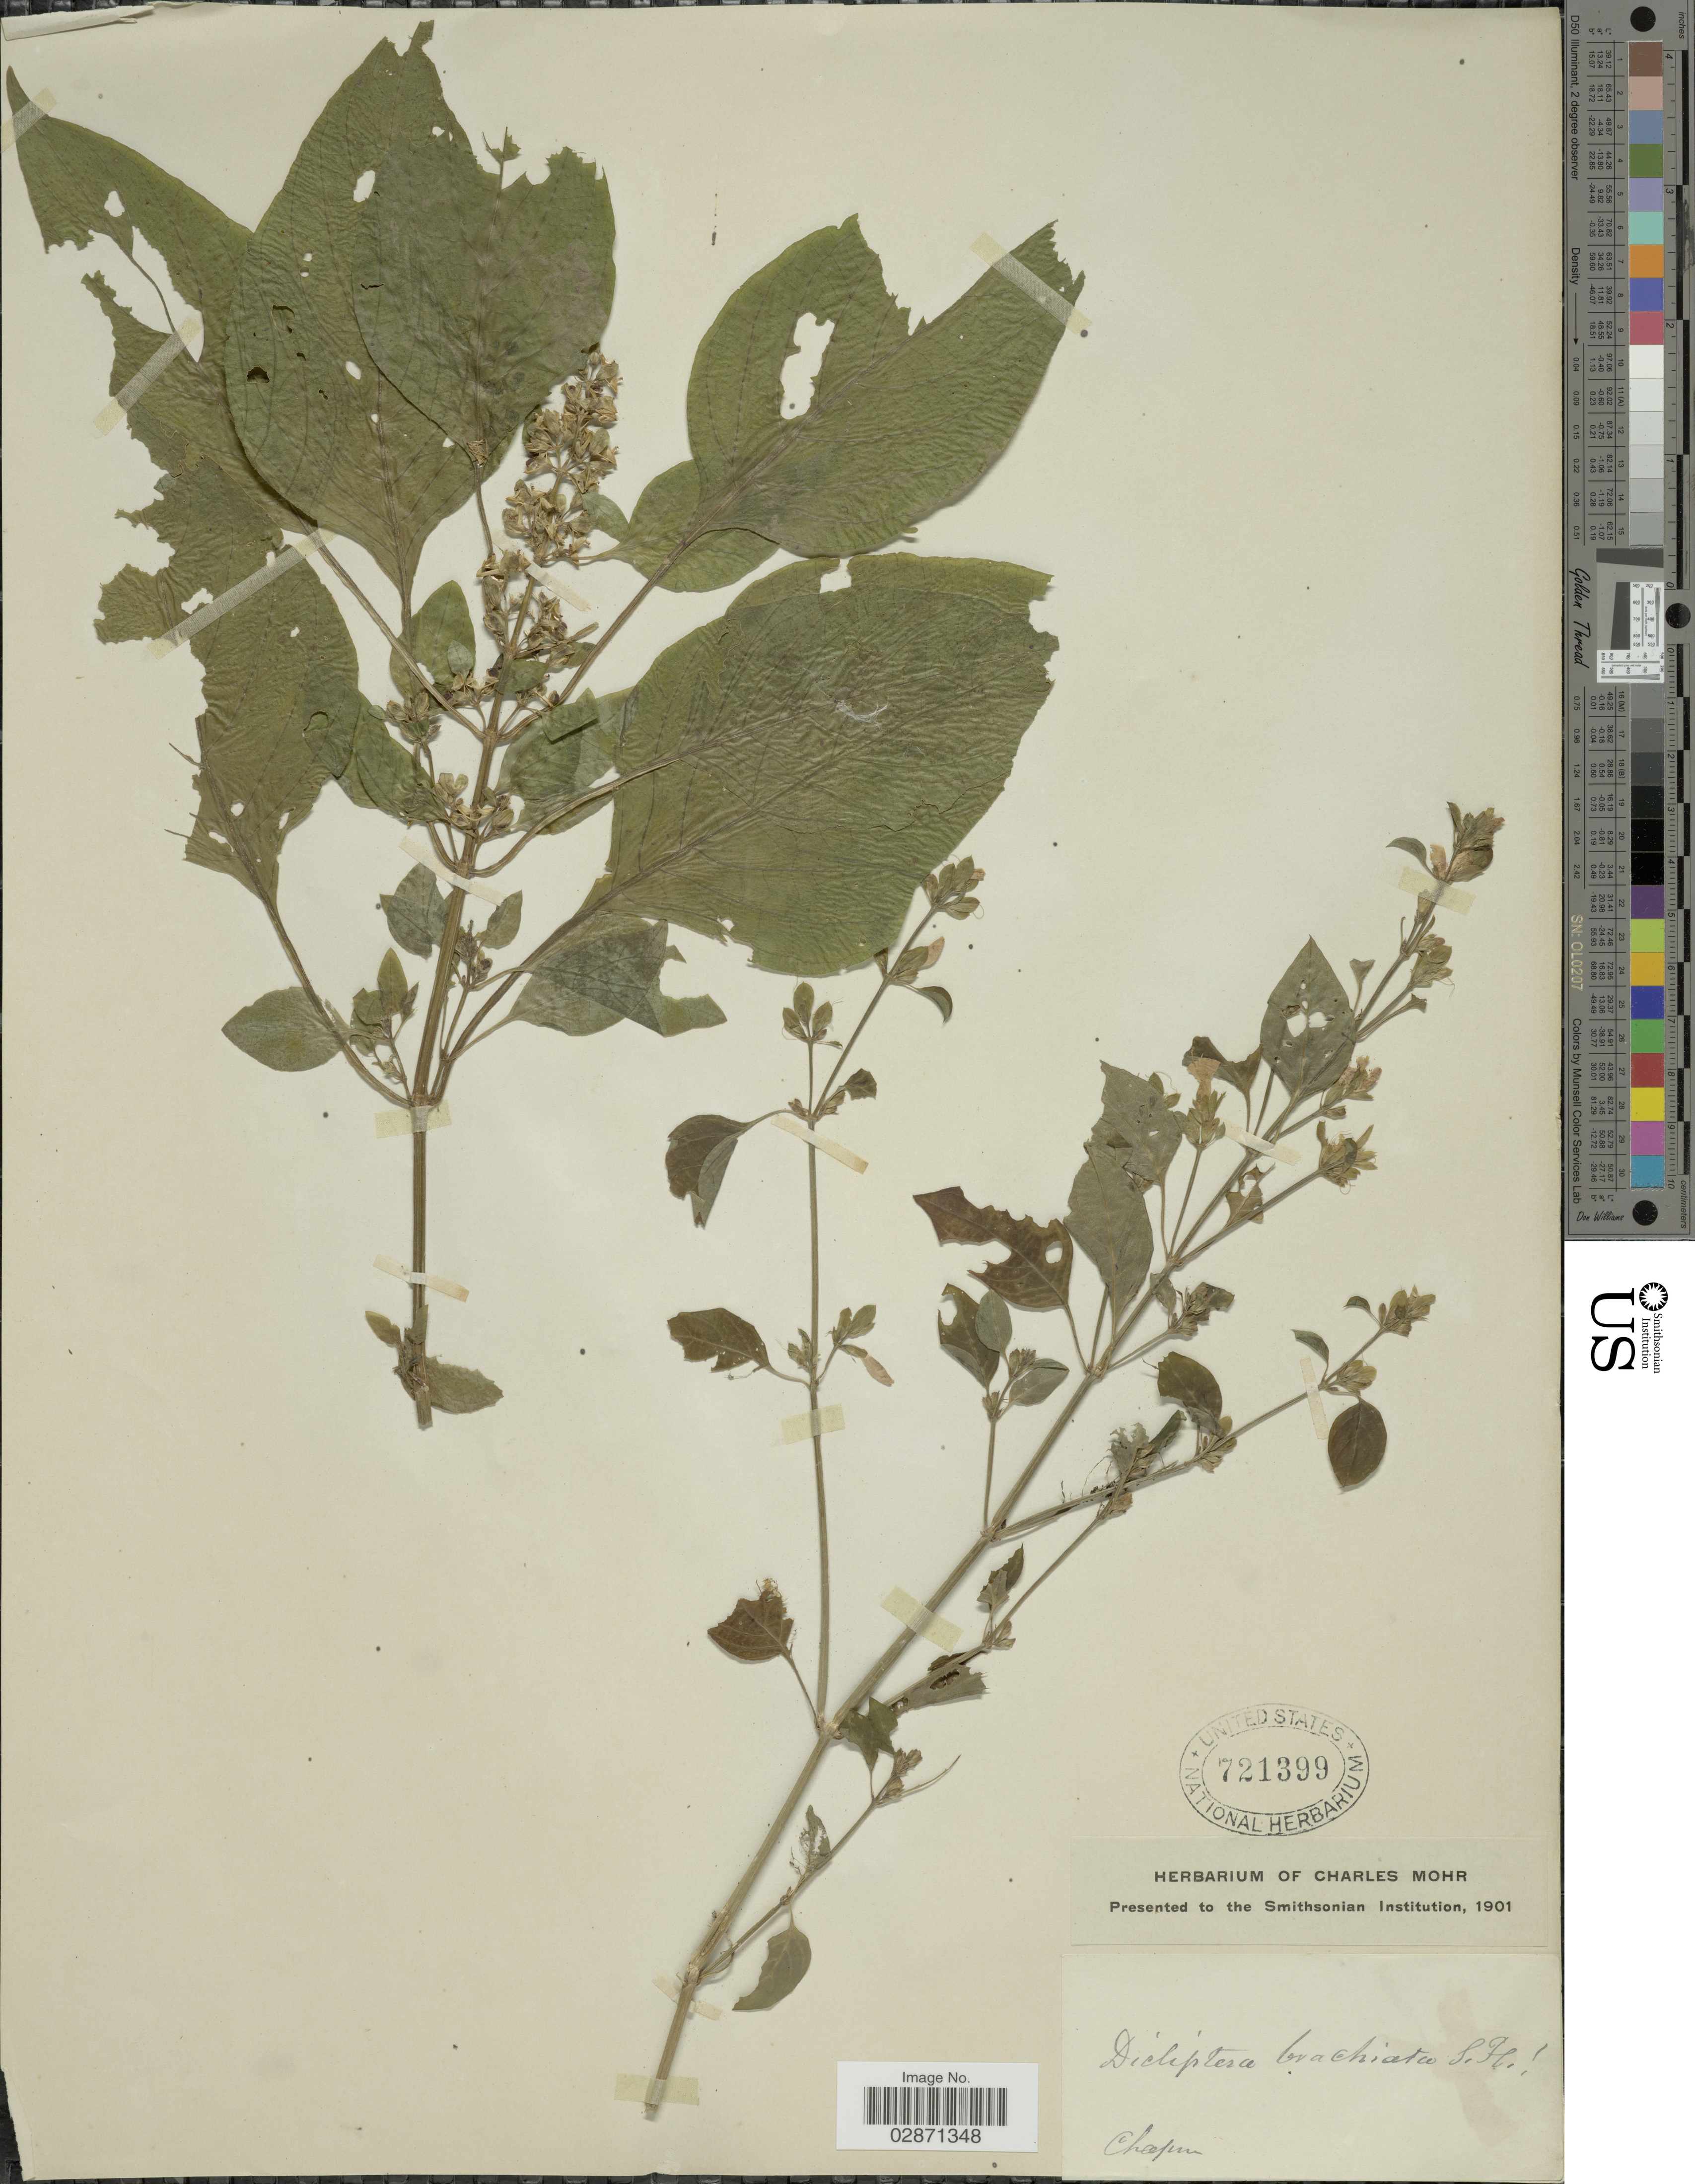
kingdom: Plantae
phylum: Tracheophyta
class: Magnoliopsida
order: Lamiales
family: Acanthaceae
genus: Dicliptera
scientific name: Dicliptera brachiata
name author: (Pursh) Spreng.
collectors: A. Chapman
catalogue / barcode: US 721399